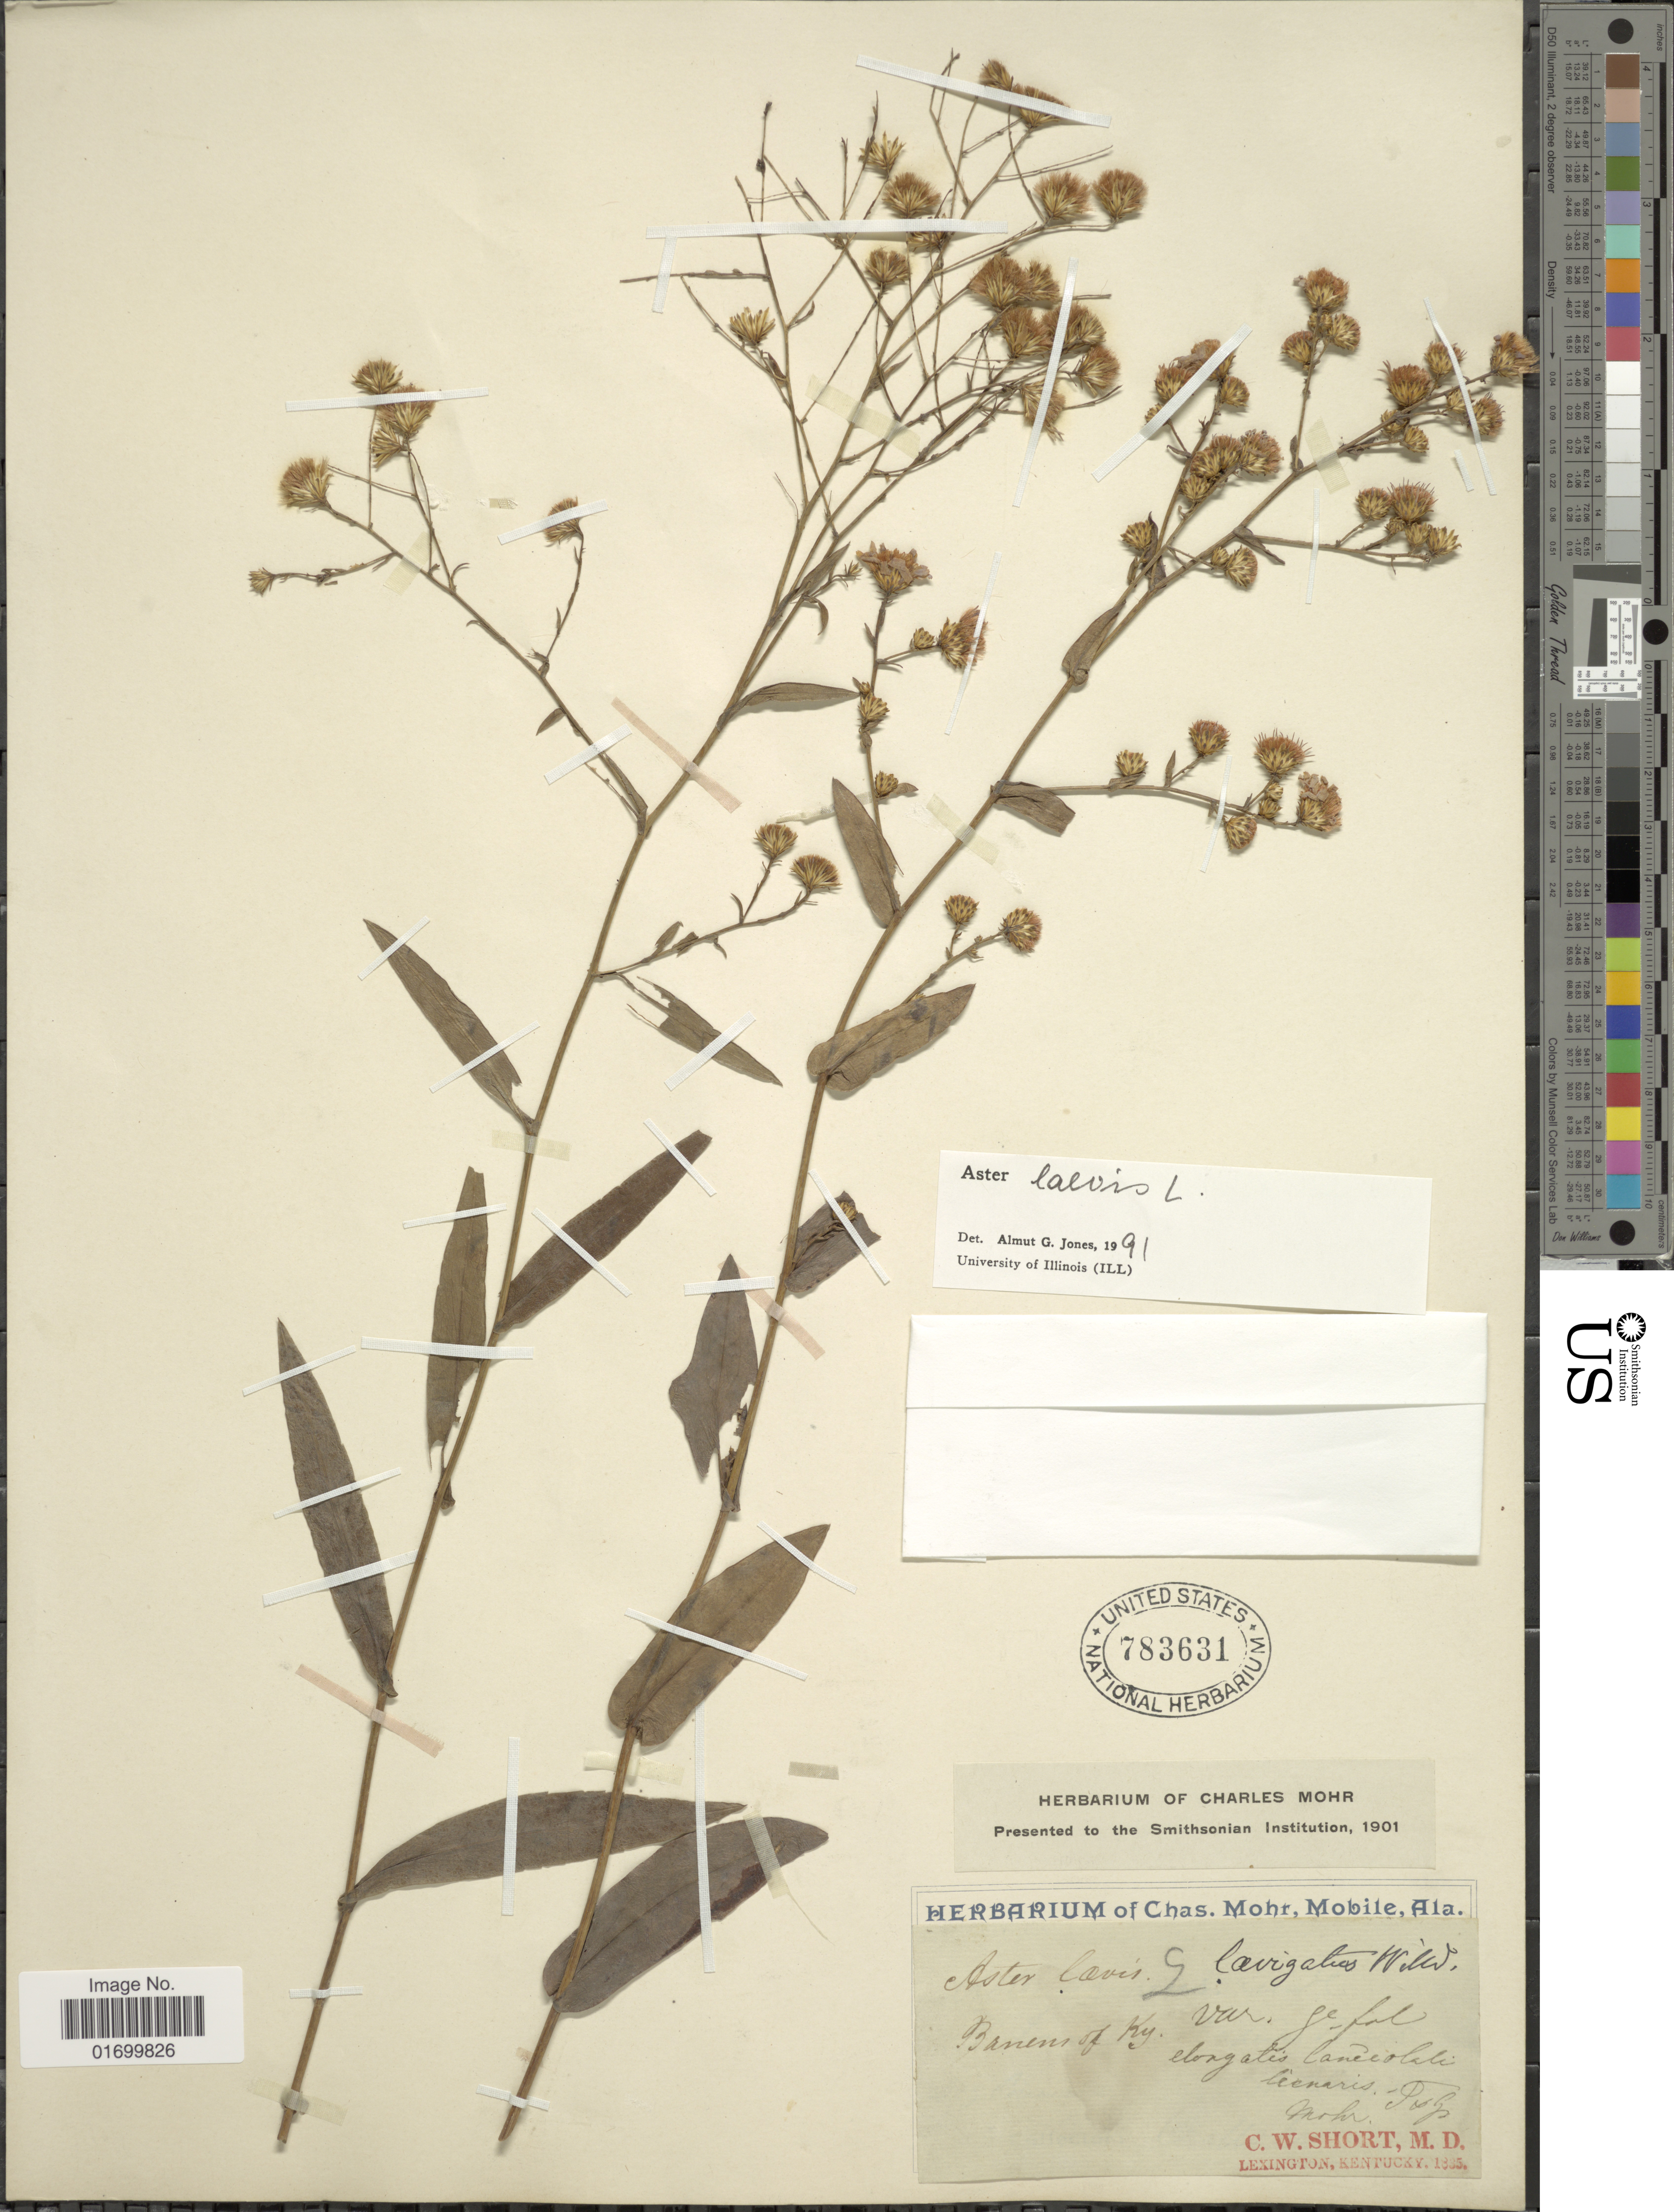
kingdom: Plantae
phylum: Tracheophyta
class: Magnoliopsida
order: Asterales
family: Asteraceae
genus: Symphyotrichum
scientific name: Symphyotrichum laeve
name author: (L.) Á. Löve & D. Löve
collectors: Mohr, C. T. (herbarium)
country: United States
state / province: Kentucky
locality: Banens of Ky.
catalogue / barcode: US 783631